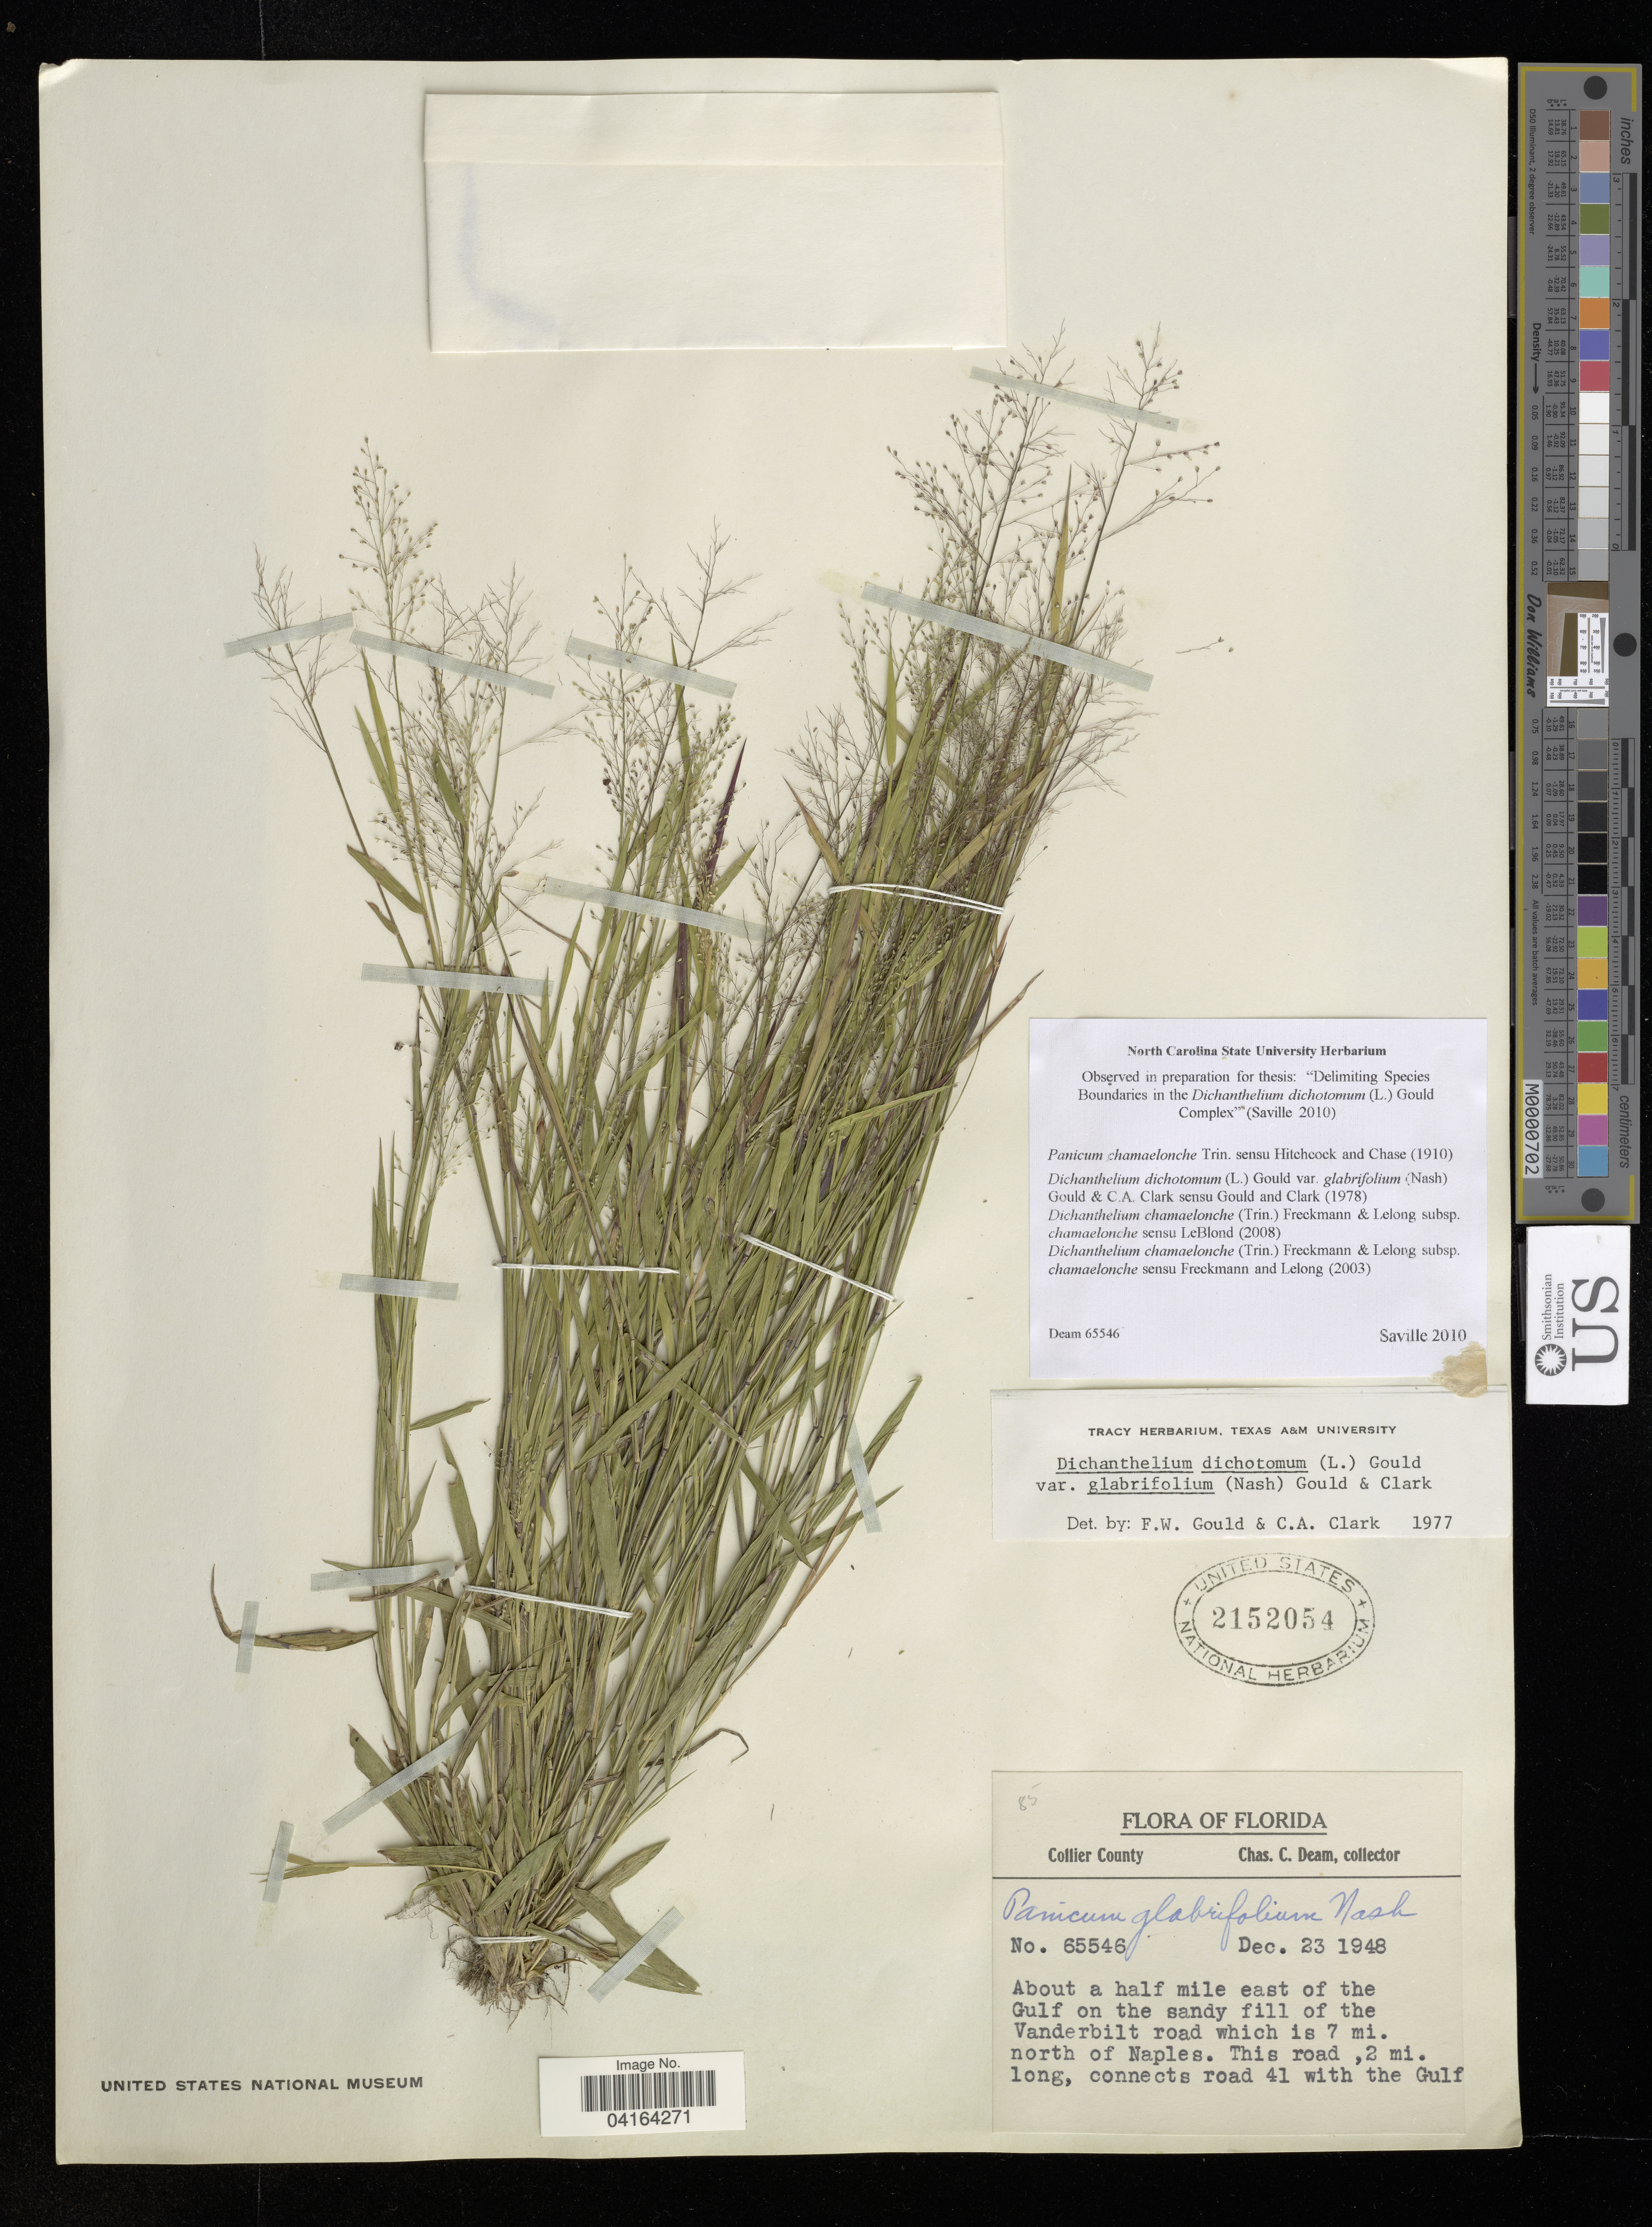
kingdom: Plantae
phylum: Tracheophyta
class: Liliopsida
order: Poales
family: Poaceae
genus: Dichanthelium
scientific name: Dichanthelium chamaelonche subsp. chamaelonche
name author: (Trin.) Freckmann & Lelong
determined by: Saville, A. C., (NCSC), North Carolina State University (UNITED STATES)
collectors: C. C. Deam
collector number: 65546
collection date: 1948-12-23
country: United States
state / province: Florida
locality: Collier County. About a half mile east of the Gulf on the sandy fill of the Vanderbilt road which is 7 mi. north of Naples. This road, 2mi. long, connects road 41 with the Gulf.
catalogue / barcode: US 2152054